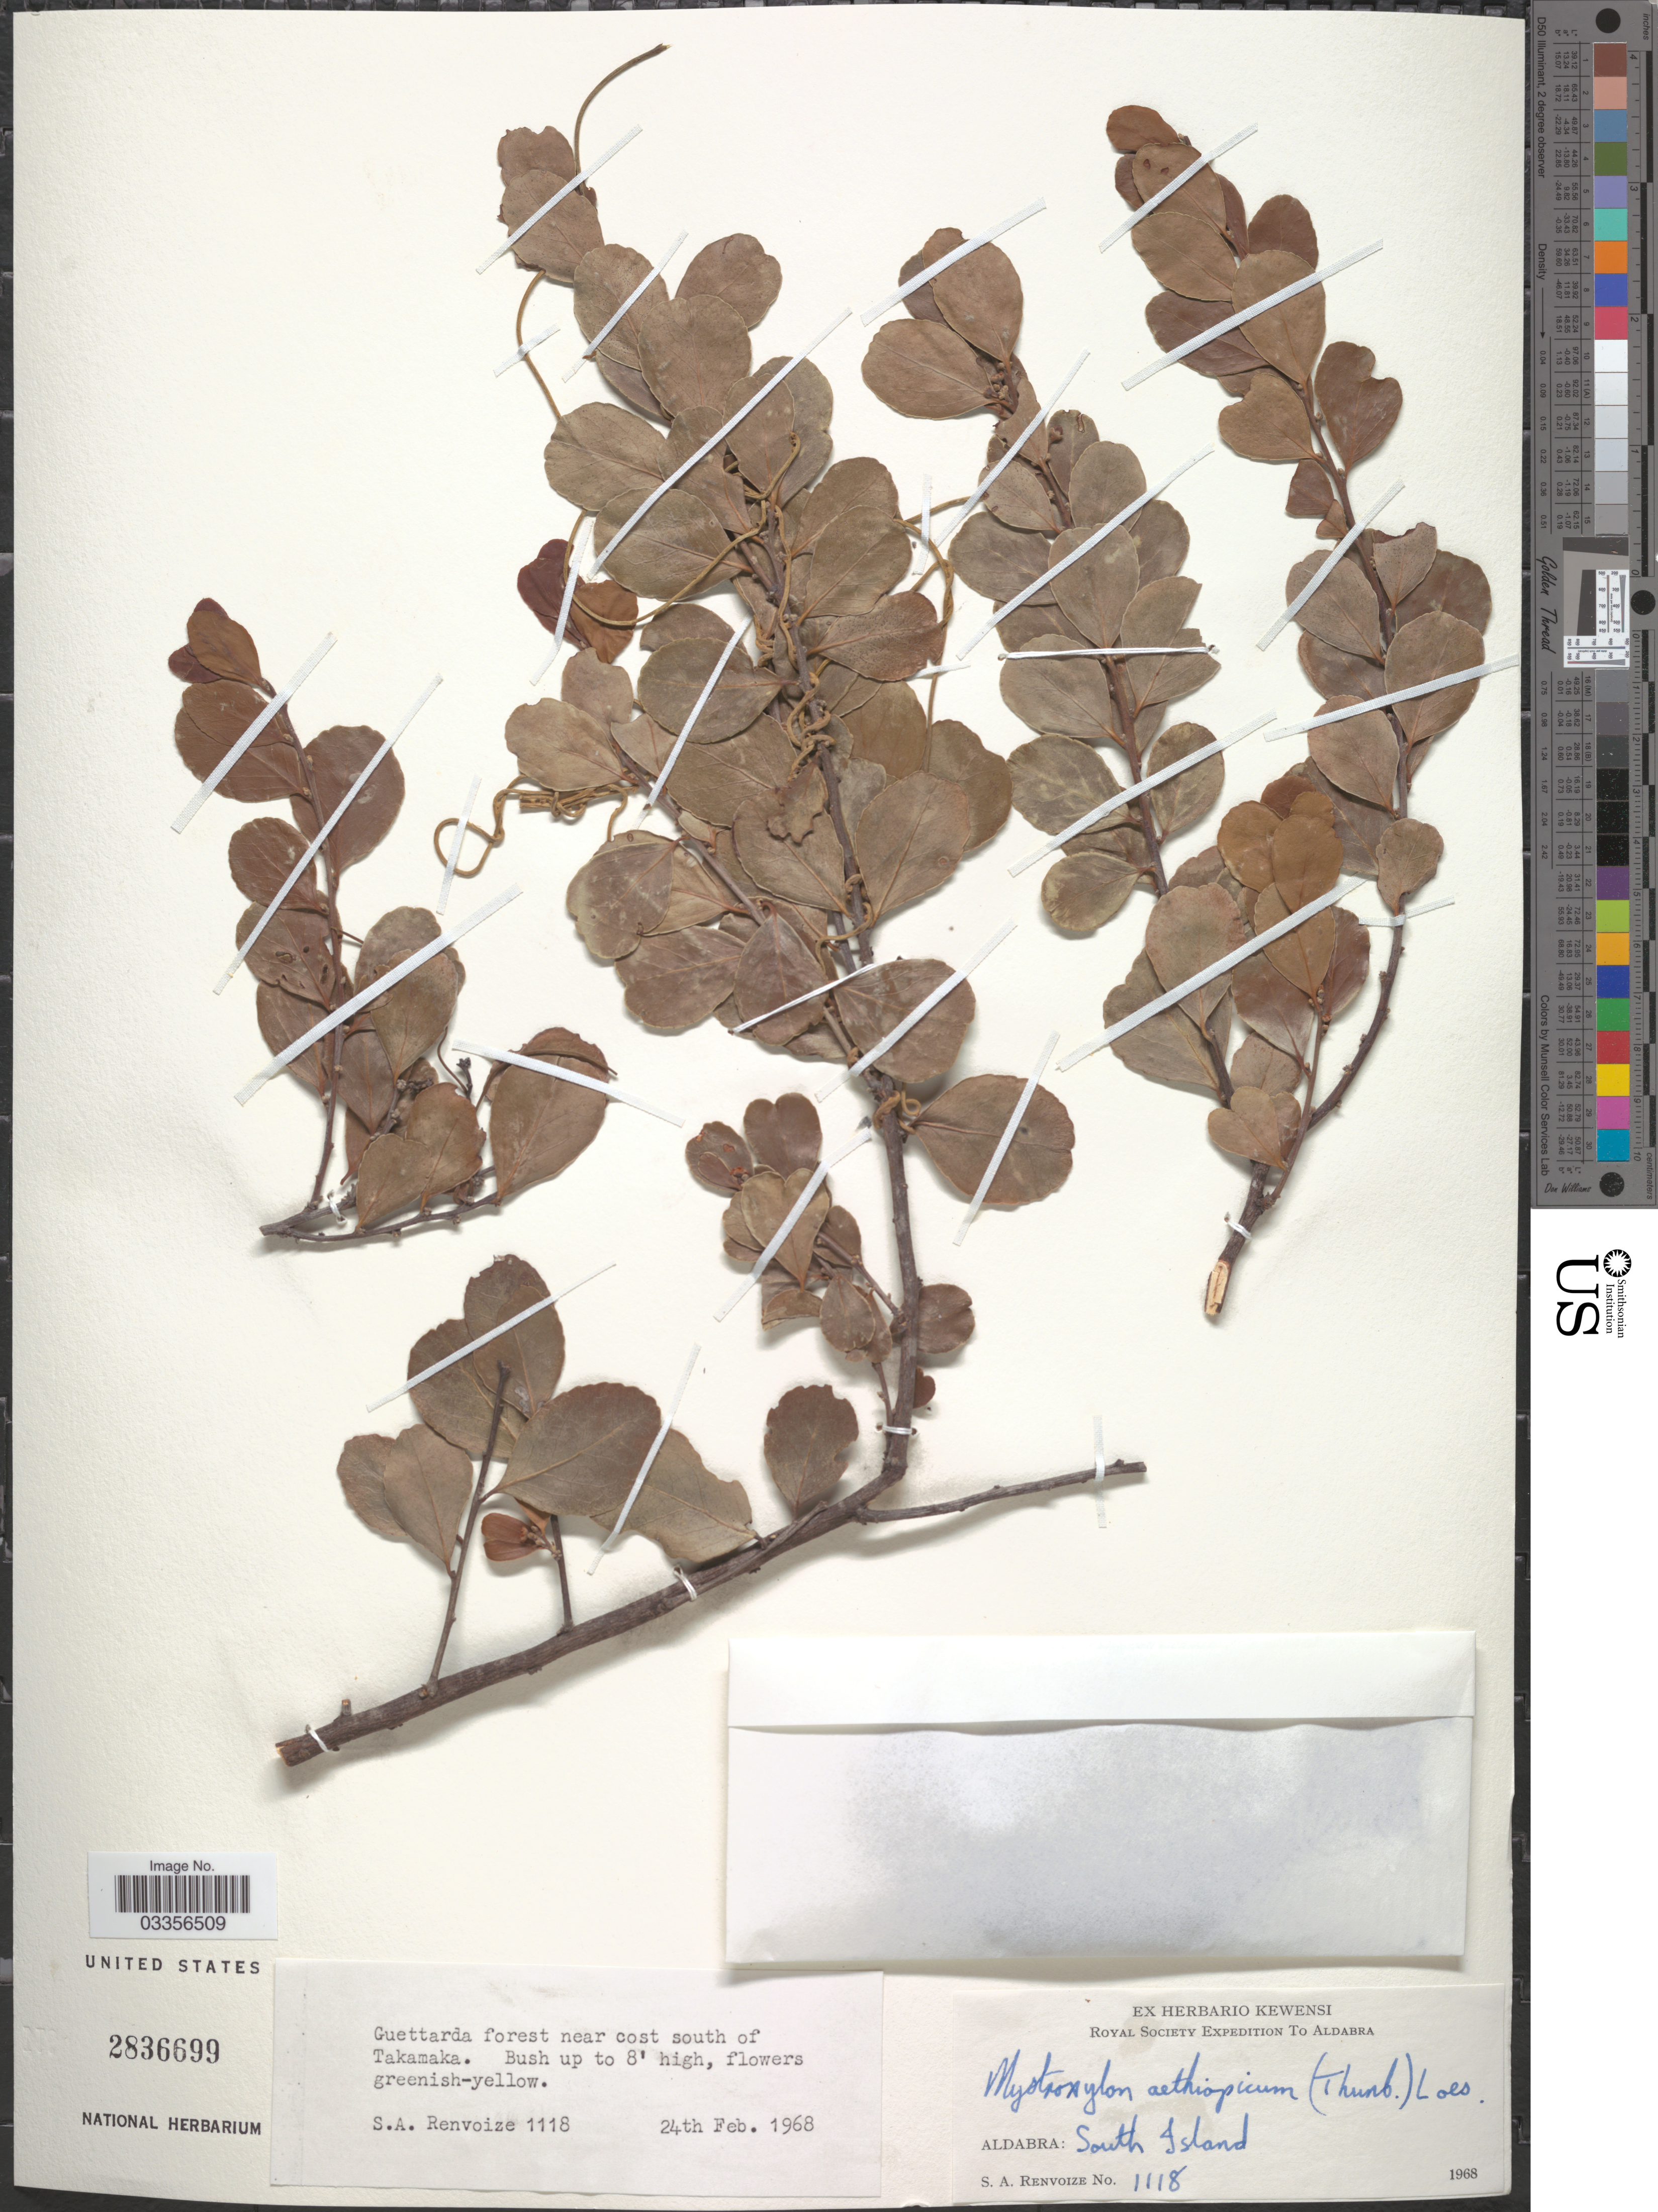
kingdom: Plantae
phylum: Tracheophyta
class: Magnoliopsida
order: Celastrales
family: Celastraceae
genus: Mystroxylon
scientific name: Mystroxylon aethiopicum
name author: (Thunb.) Loes.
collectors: S. A. Renvoize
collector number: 1118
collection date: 1968-02-24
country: Seychelles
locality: Guettarda forest, near coast south of Takamaka, Aldabra: South Island.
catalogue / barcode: US 2836699